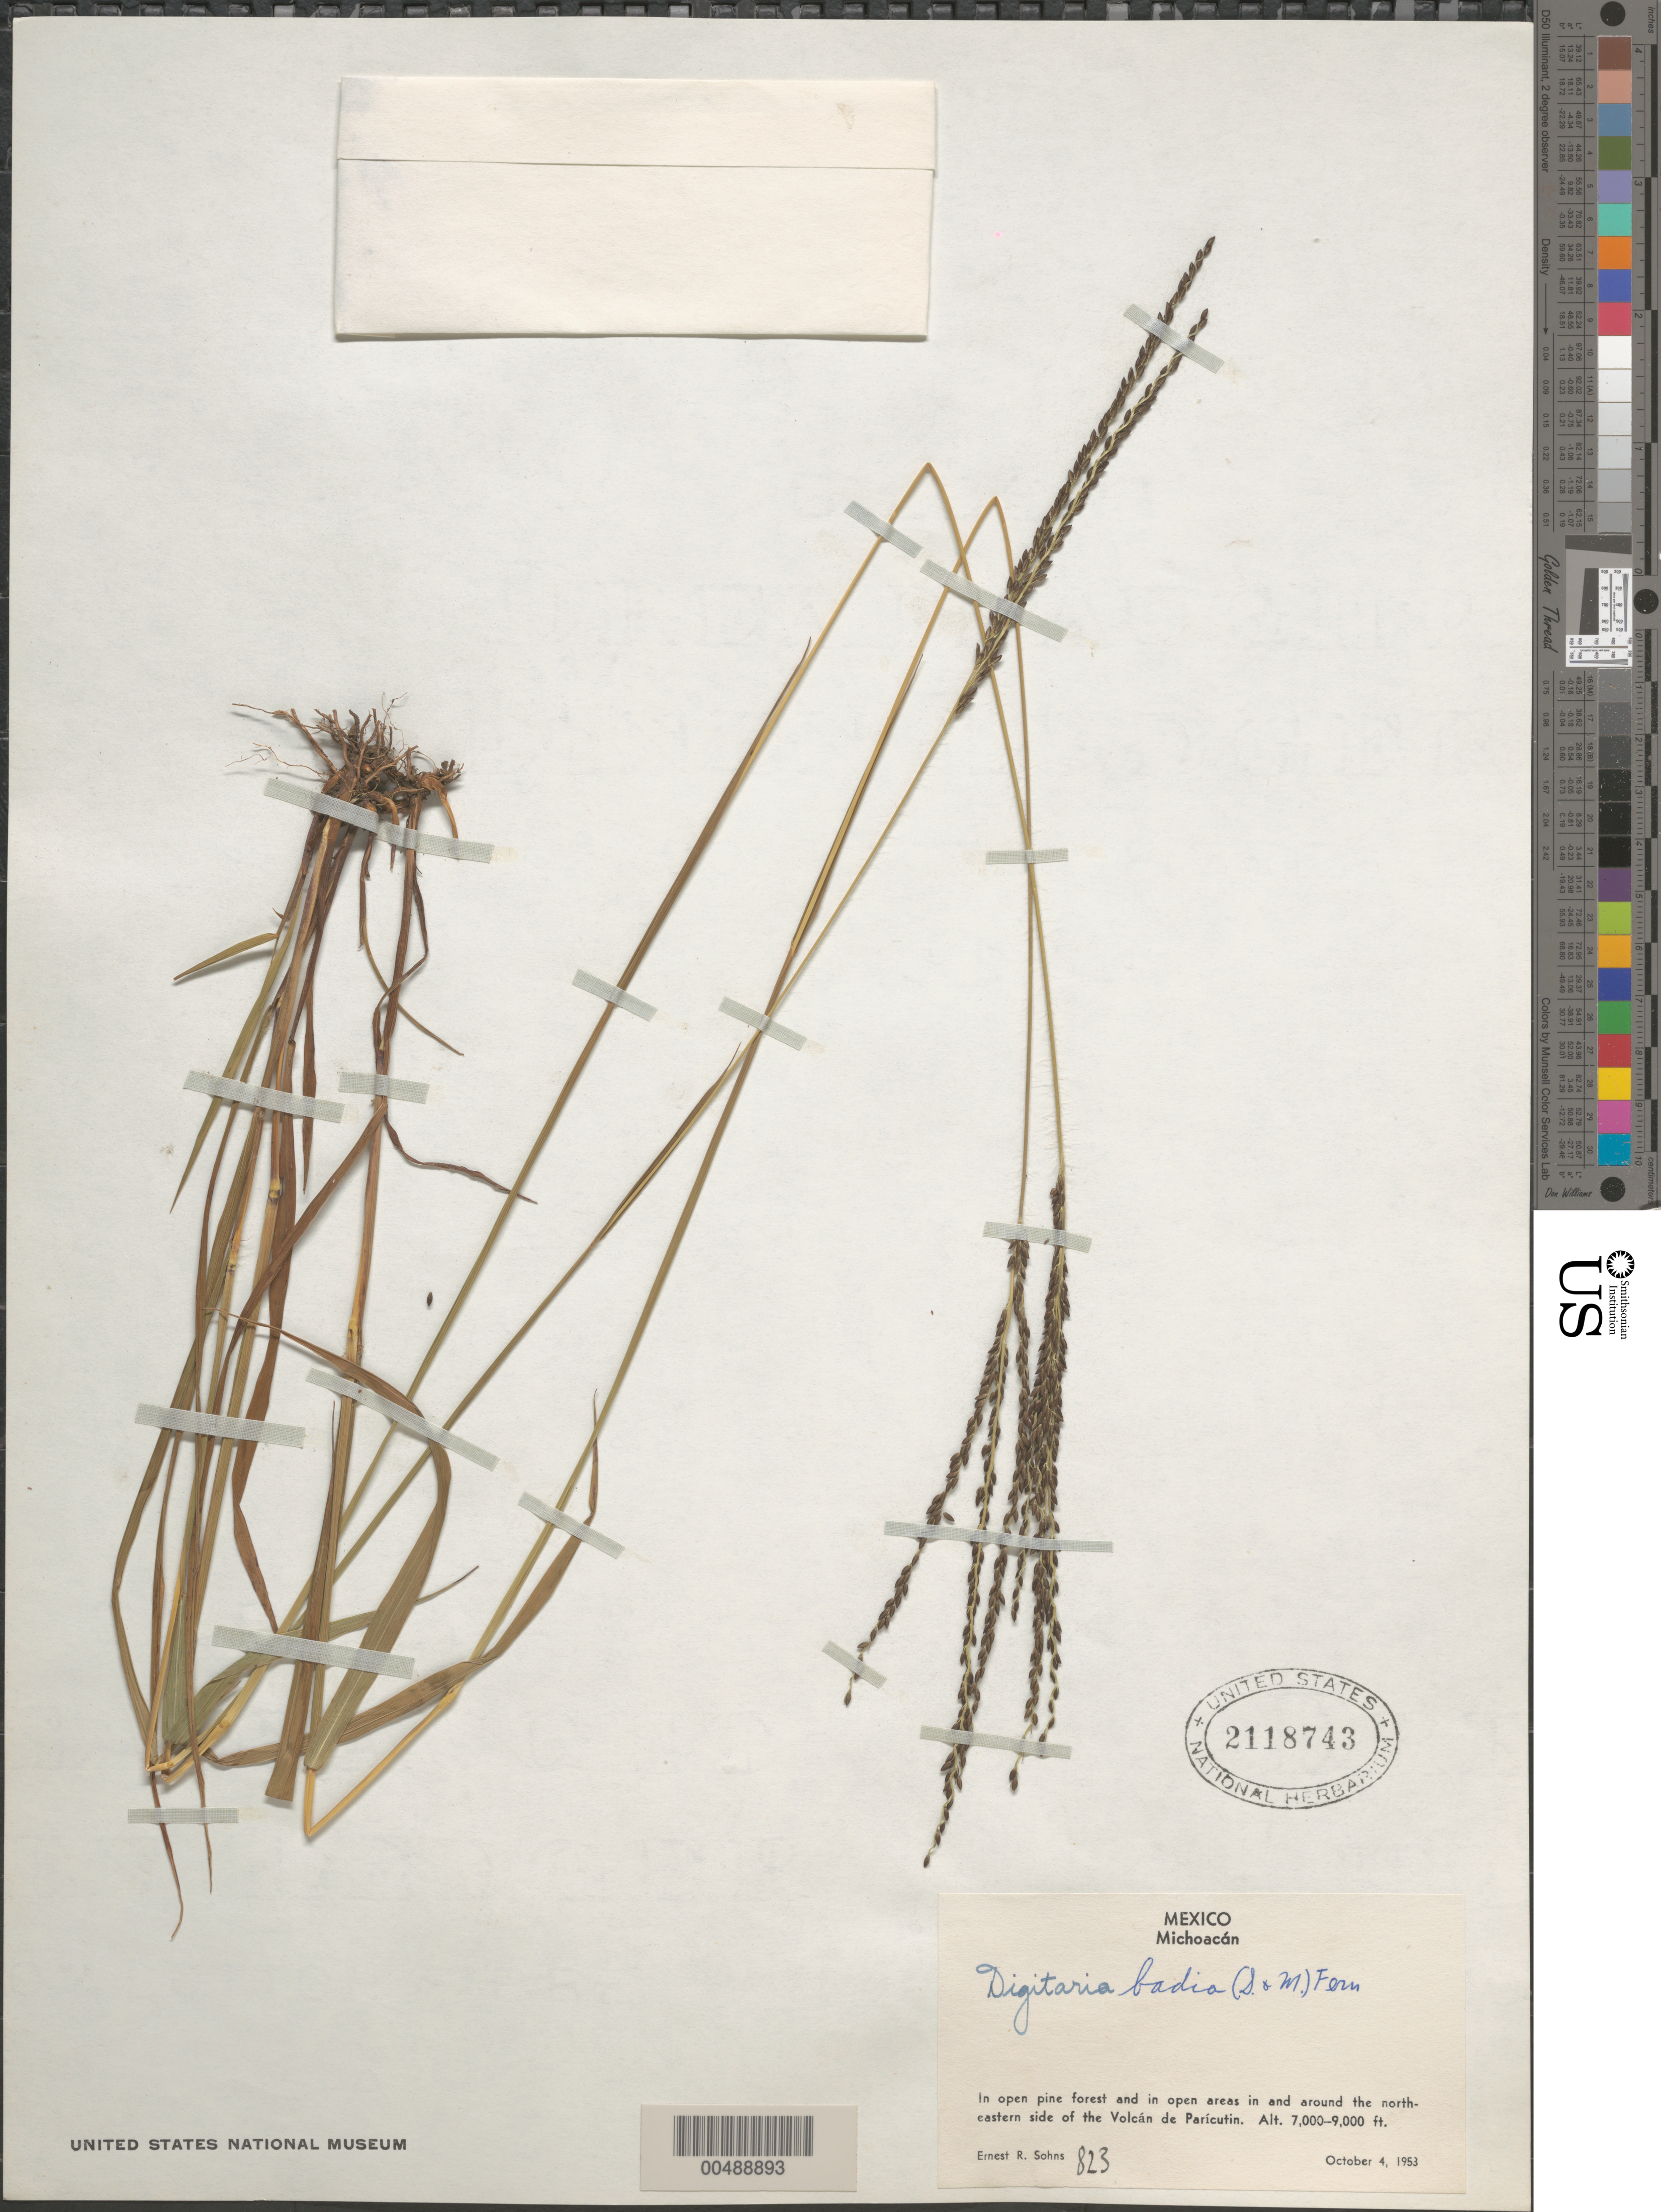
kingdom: Plantae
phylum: Tracheophyta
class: Liliopsida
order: Poales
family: Poaceae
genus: Digitaria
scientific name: Digitaria badia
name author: (Scribn. & Merr.) Fernald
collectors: E. R. Sohns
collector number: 823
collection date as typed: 4 Oct 1953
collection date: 1953-10-04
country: Mexico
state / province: Michoacán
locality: In and around the NE side of the Volcán de Parícutin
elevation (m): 2134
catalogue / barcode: US 2118743